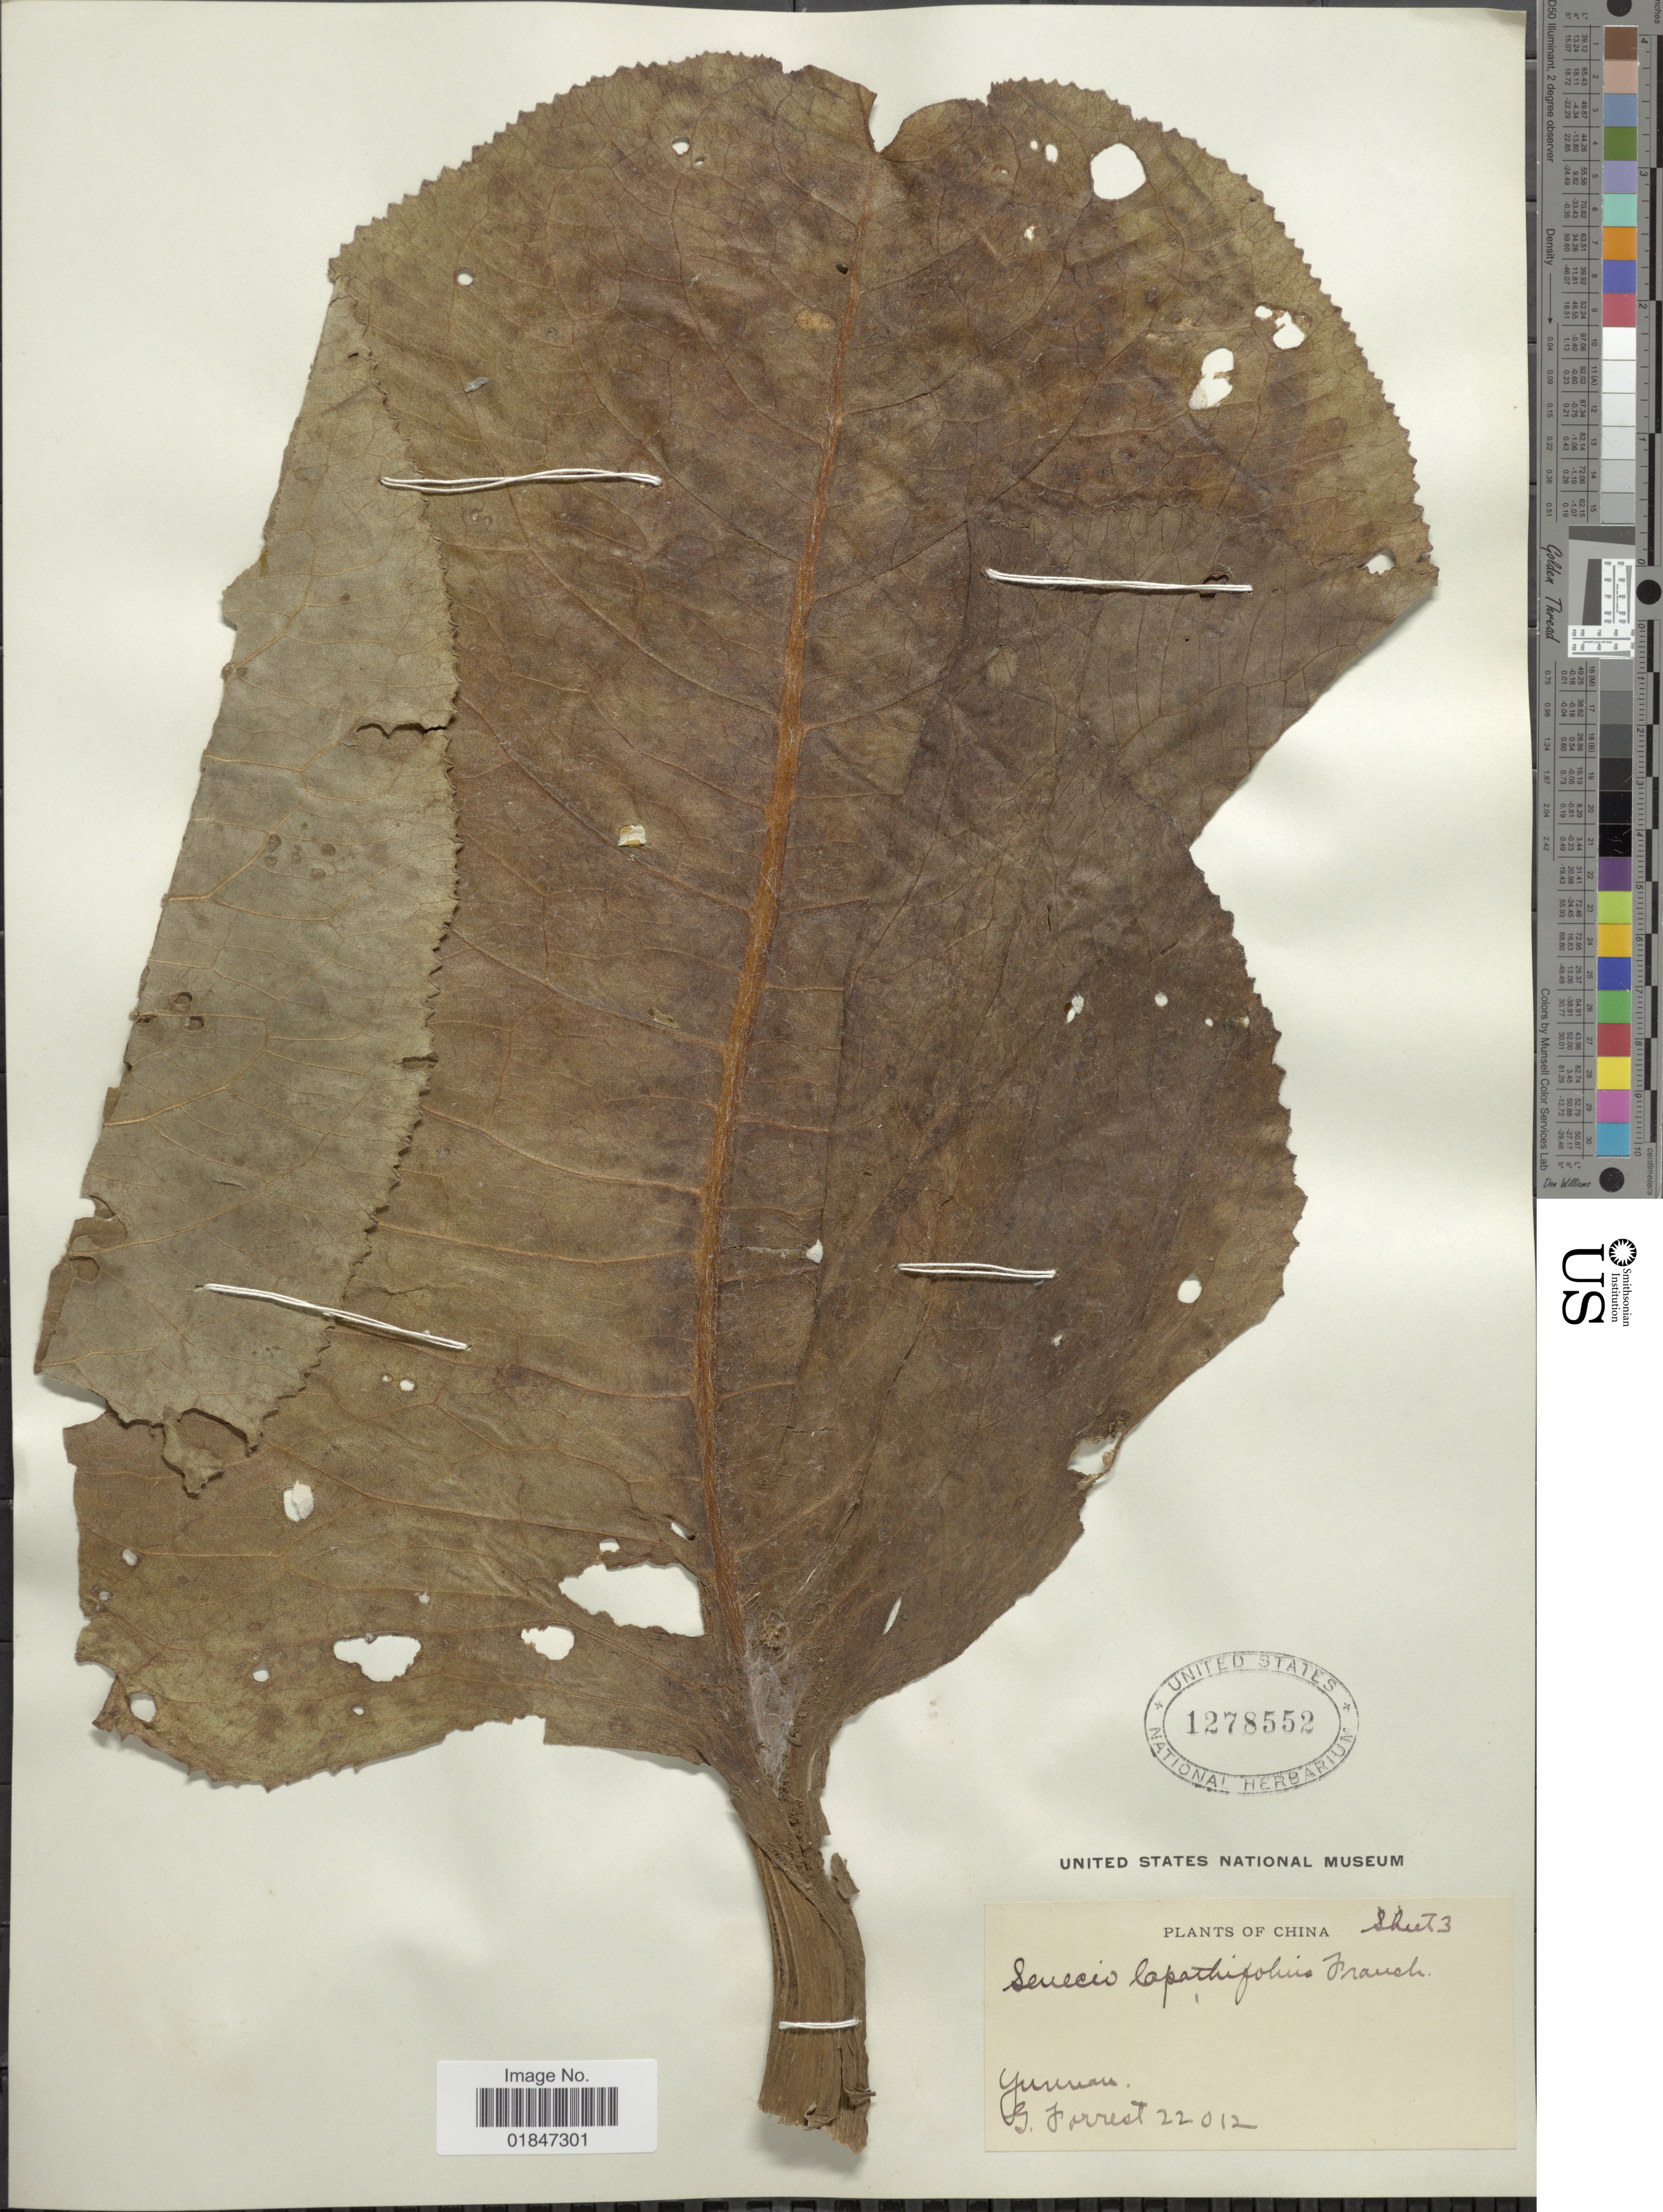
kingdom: Plantae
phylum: Tracheophyta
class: Magnoliopsida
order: Asterales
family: Asteraceae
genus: Ligularia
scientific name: Ligularia lapathifolia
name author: (Franch.) Hand.-Mazz.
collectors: G. Forrest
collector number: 22012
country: China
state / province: Yunnan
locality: Yunnan. China,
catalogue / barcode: US 1278552